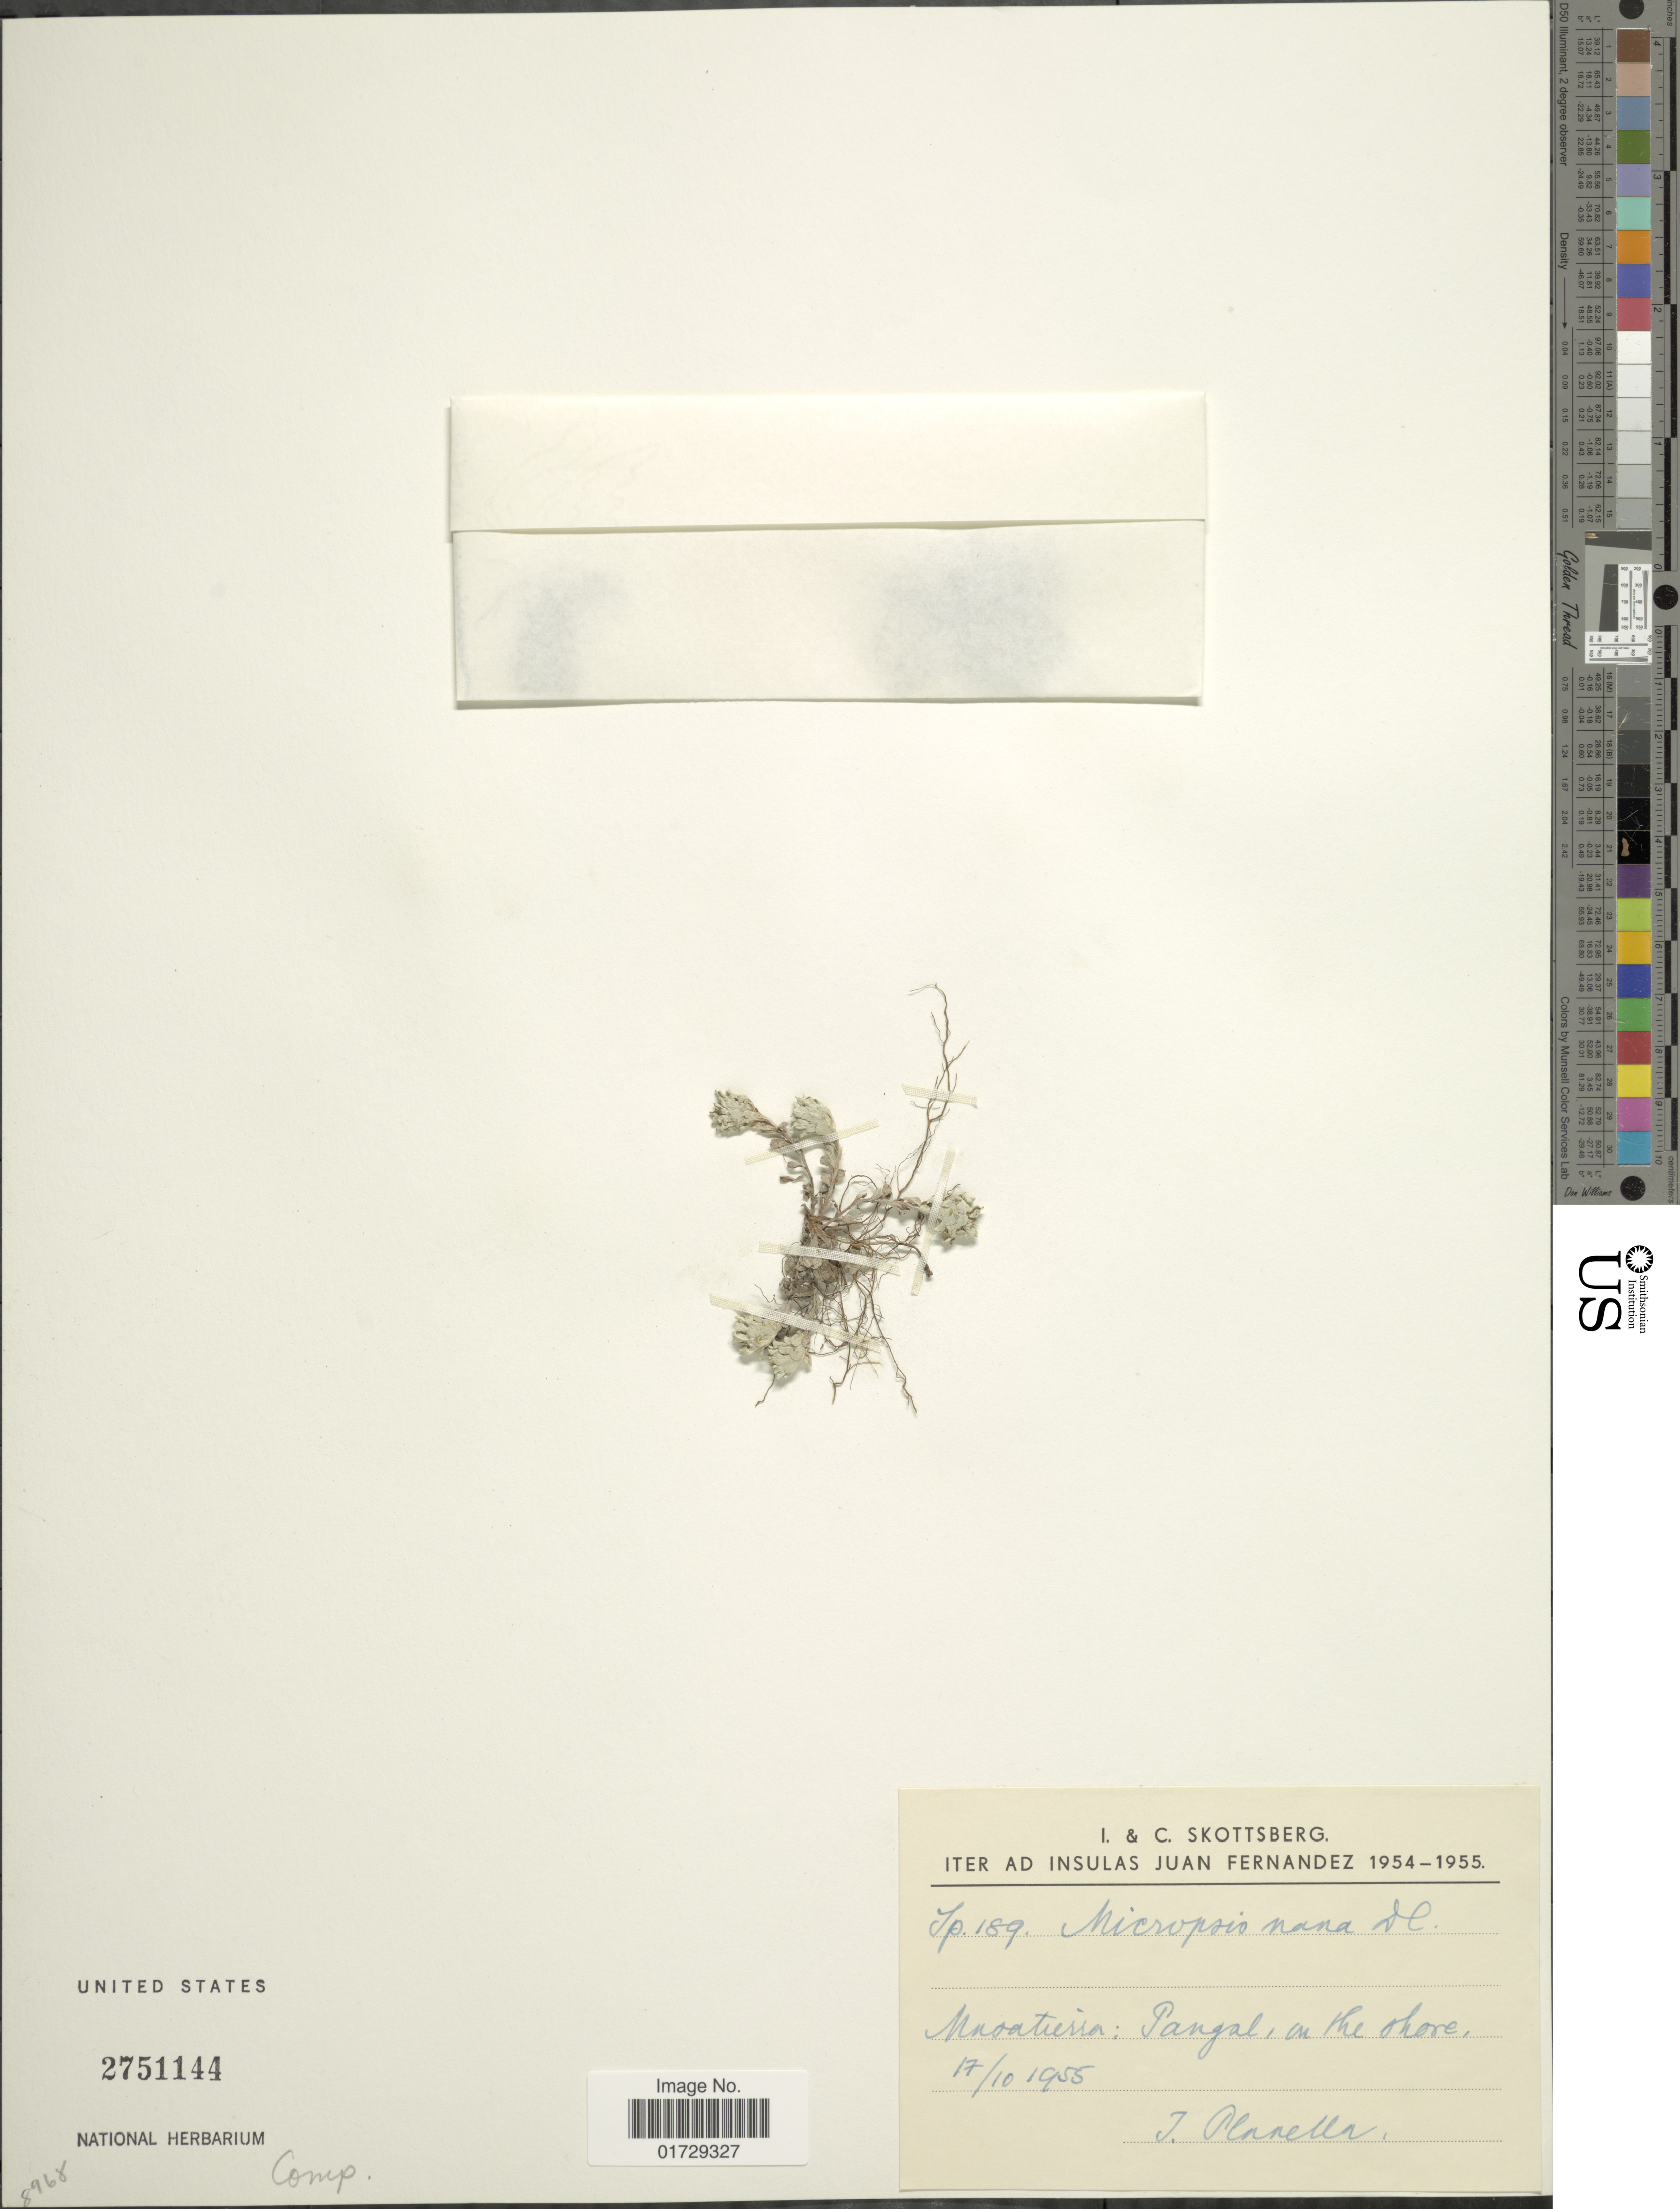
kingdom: Plantae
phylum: Tracheophyta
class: Magnoliopsida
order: Asterales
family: Asteraceae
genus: Micropsis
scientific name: Micropsis nana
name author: DC.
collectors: I. Planella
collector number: Ip189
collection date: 1955-10-17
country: Chile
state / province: Valparaiso (V)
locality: Mnoatierra: Pangal, on the shore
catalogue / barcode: US 2751144